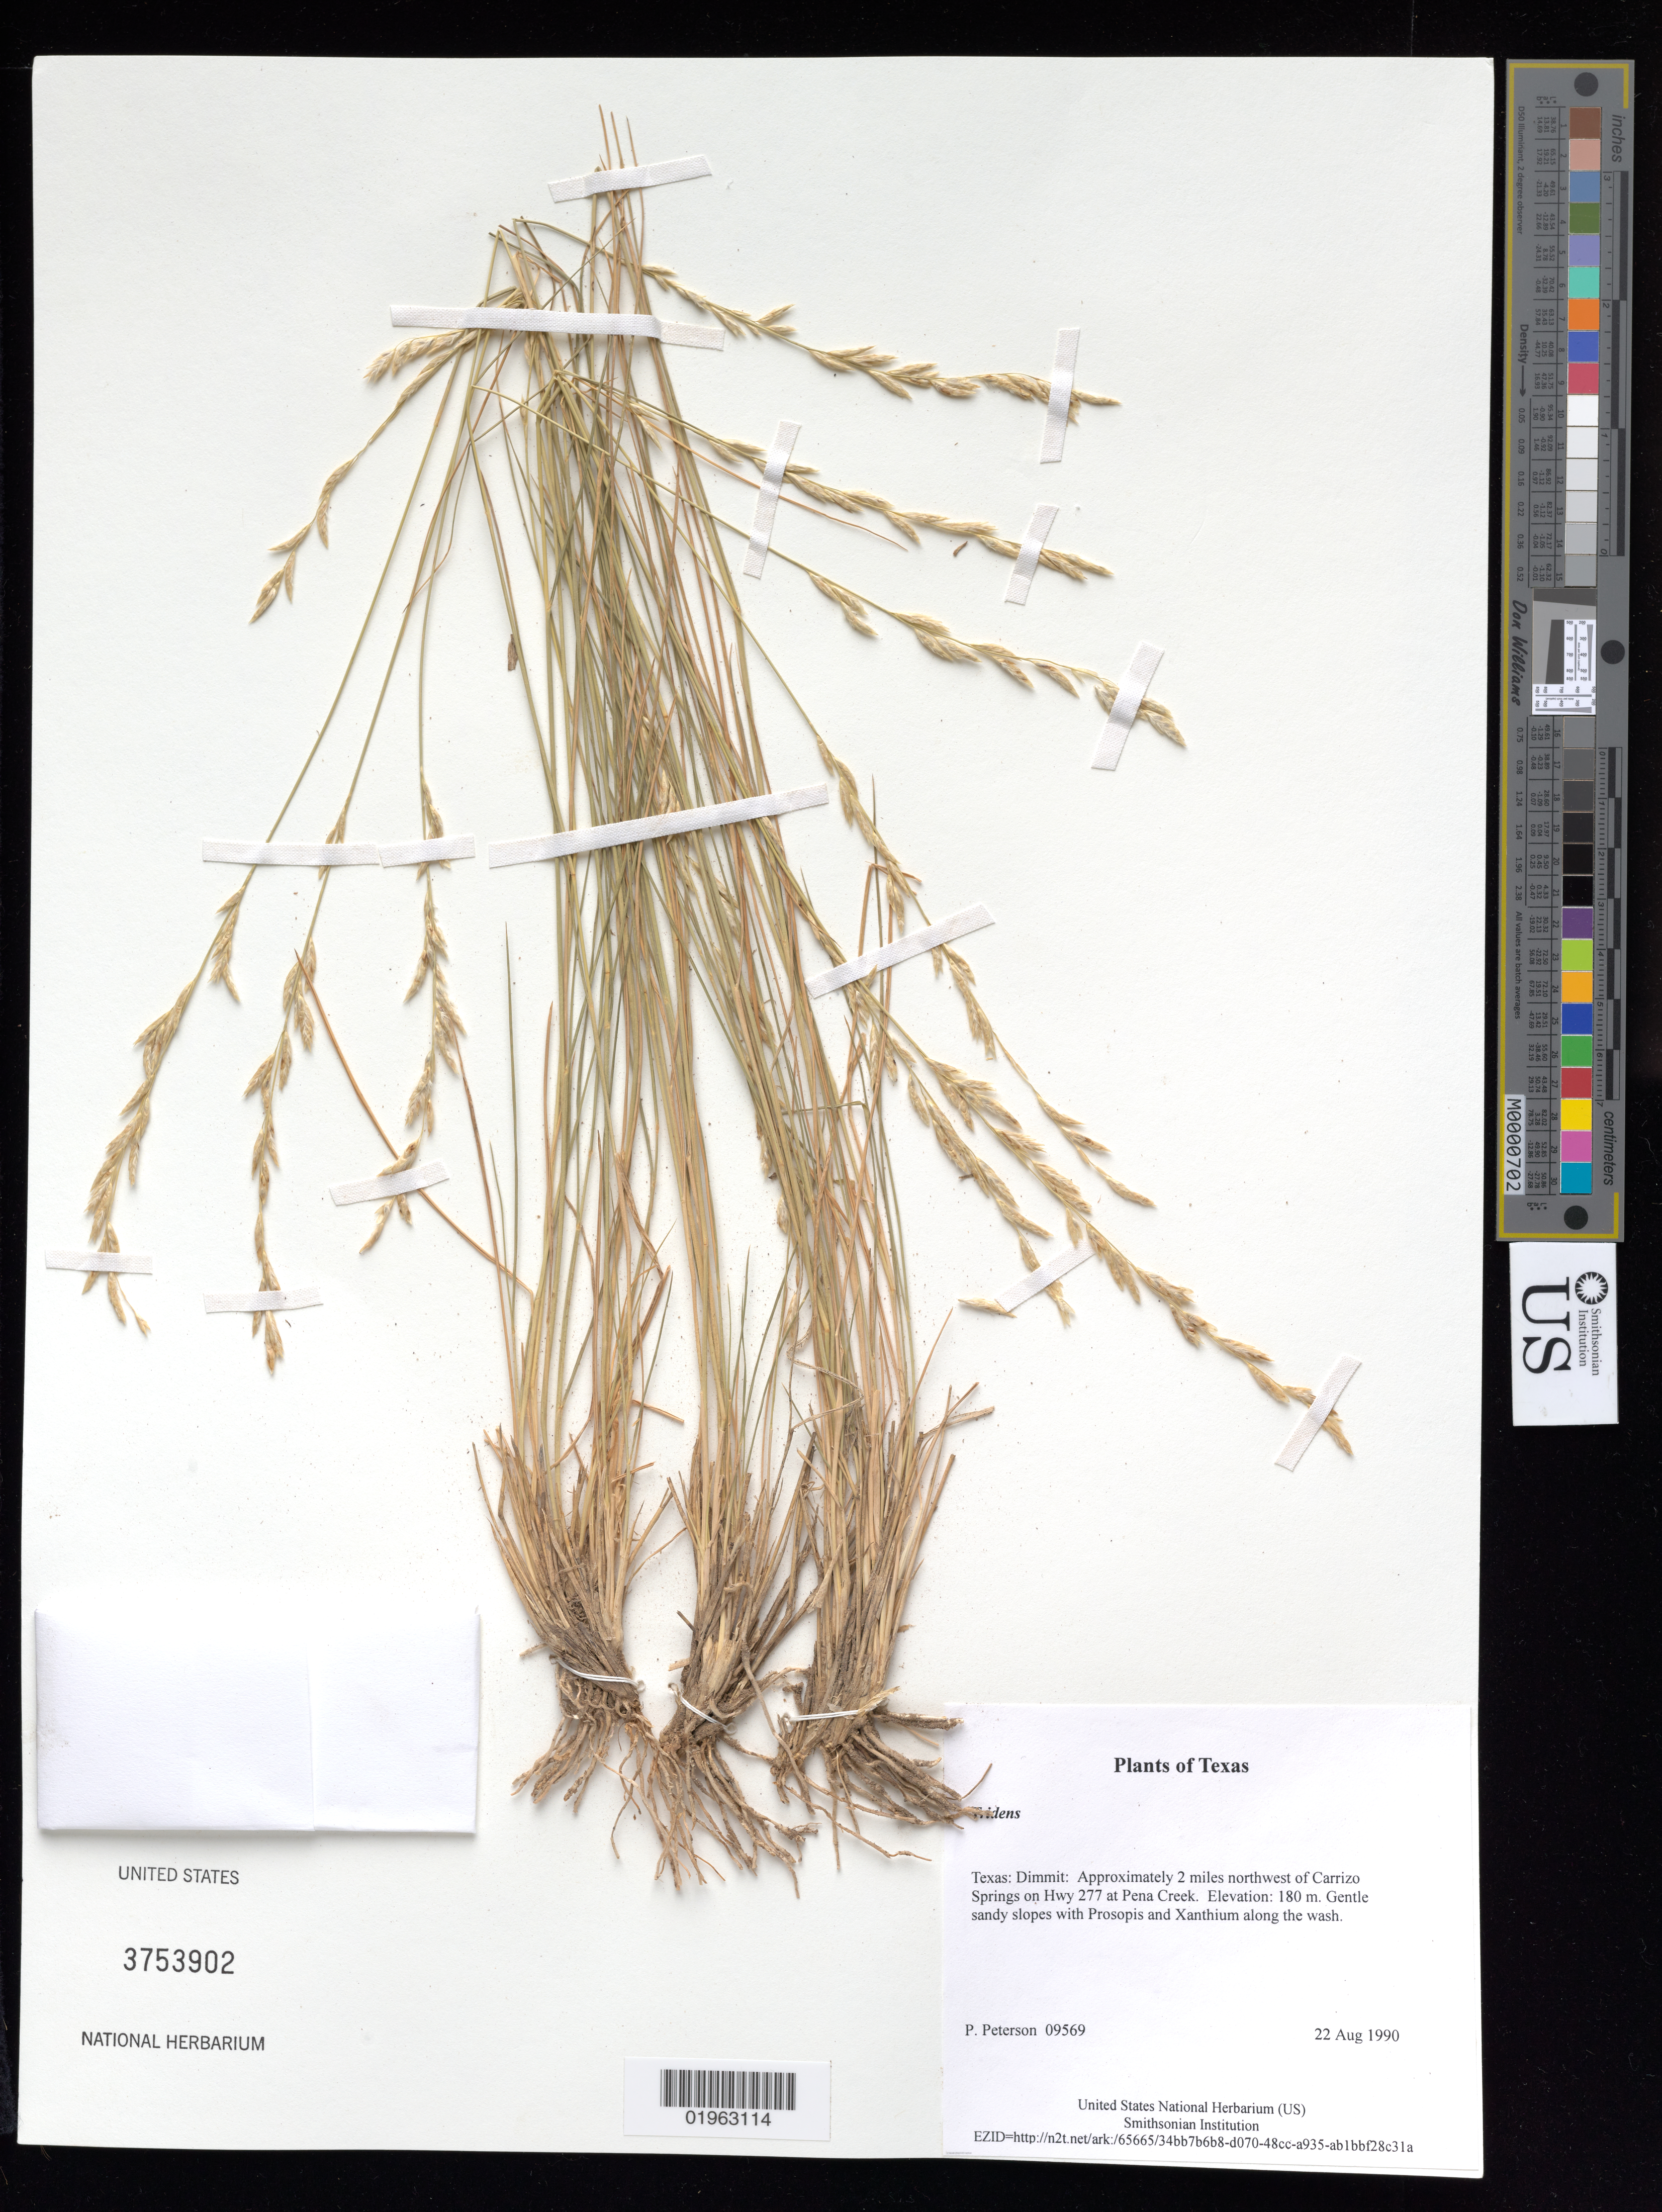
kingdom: Plantae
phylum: Tracheophyta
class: Liliopsida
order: Poales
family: Poaceae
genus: Tridentopsis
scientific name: Tridentopsis mutica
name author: (Torr.) P.M. Peterson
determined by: Peterson, Paul M., (BOT), Smithsonian Institution - National Museum of Natural History (UNITED STATES)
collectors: P. M. Peterson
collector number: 09569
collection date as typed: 22 Aug 1990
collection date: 1990-08-22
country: United States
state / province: Texas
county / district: Dimmit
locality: Approximately 2 miles northwest of Carrizo Springs on Hwy 277 at Pena Creek.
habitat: Gentle sandy slopes with Prosopis and Xanthium along the wash.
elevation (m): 180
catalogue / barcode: US 3753902